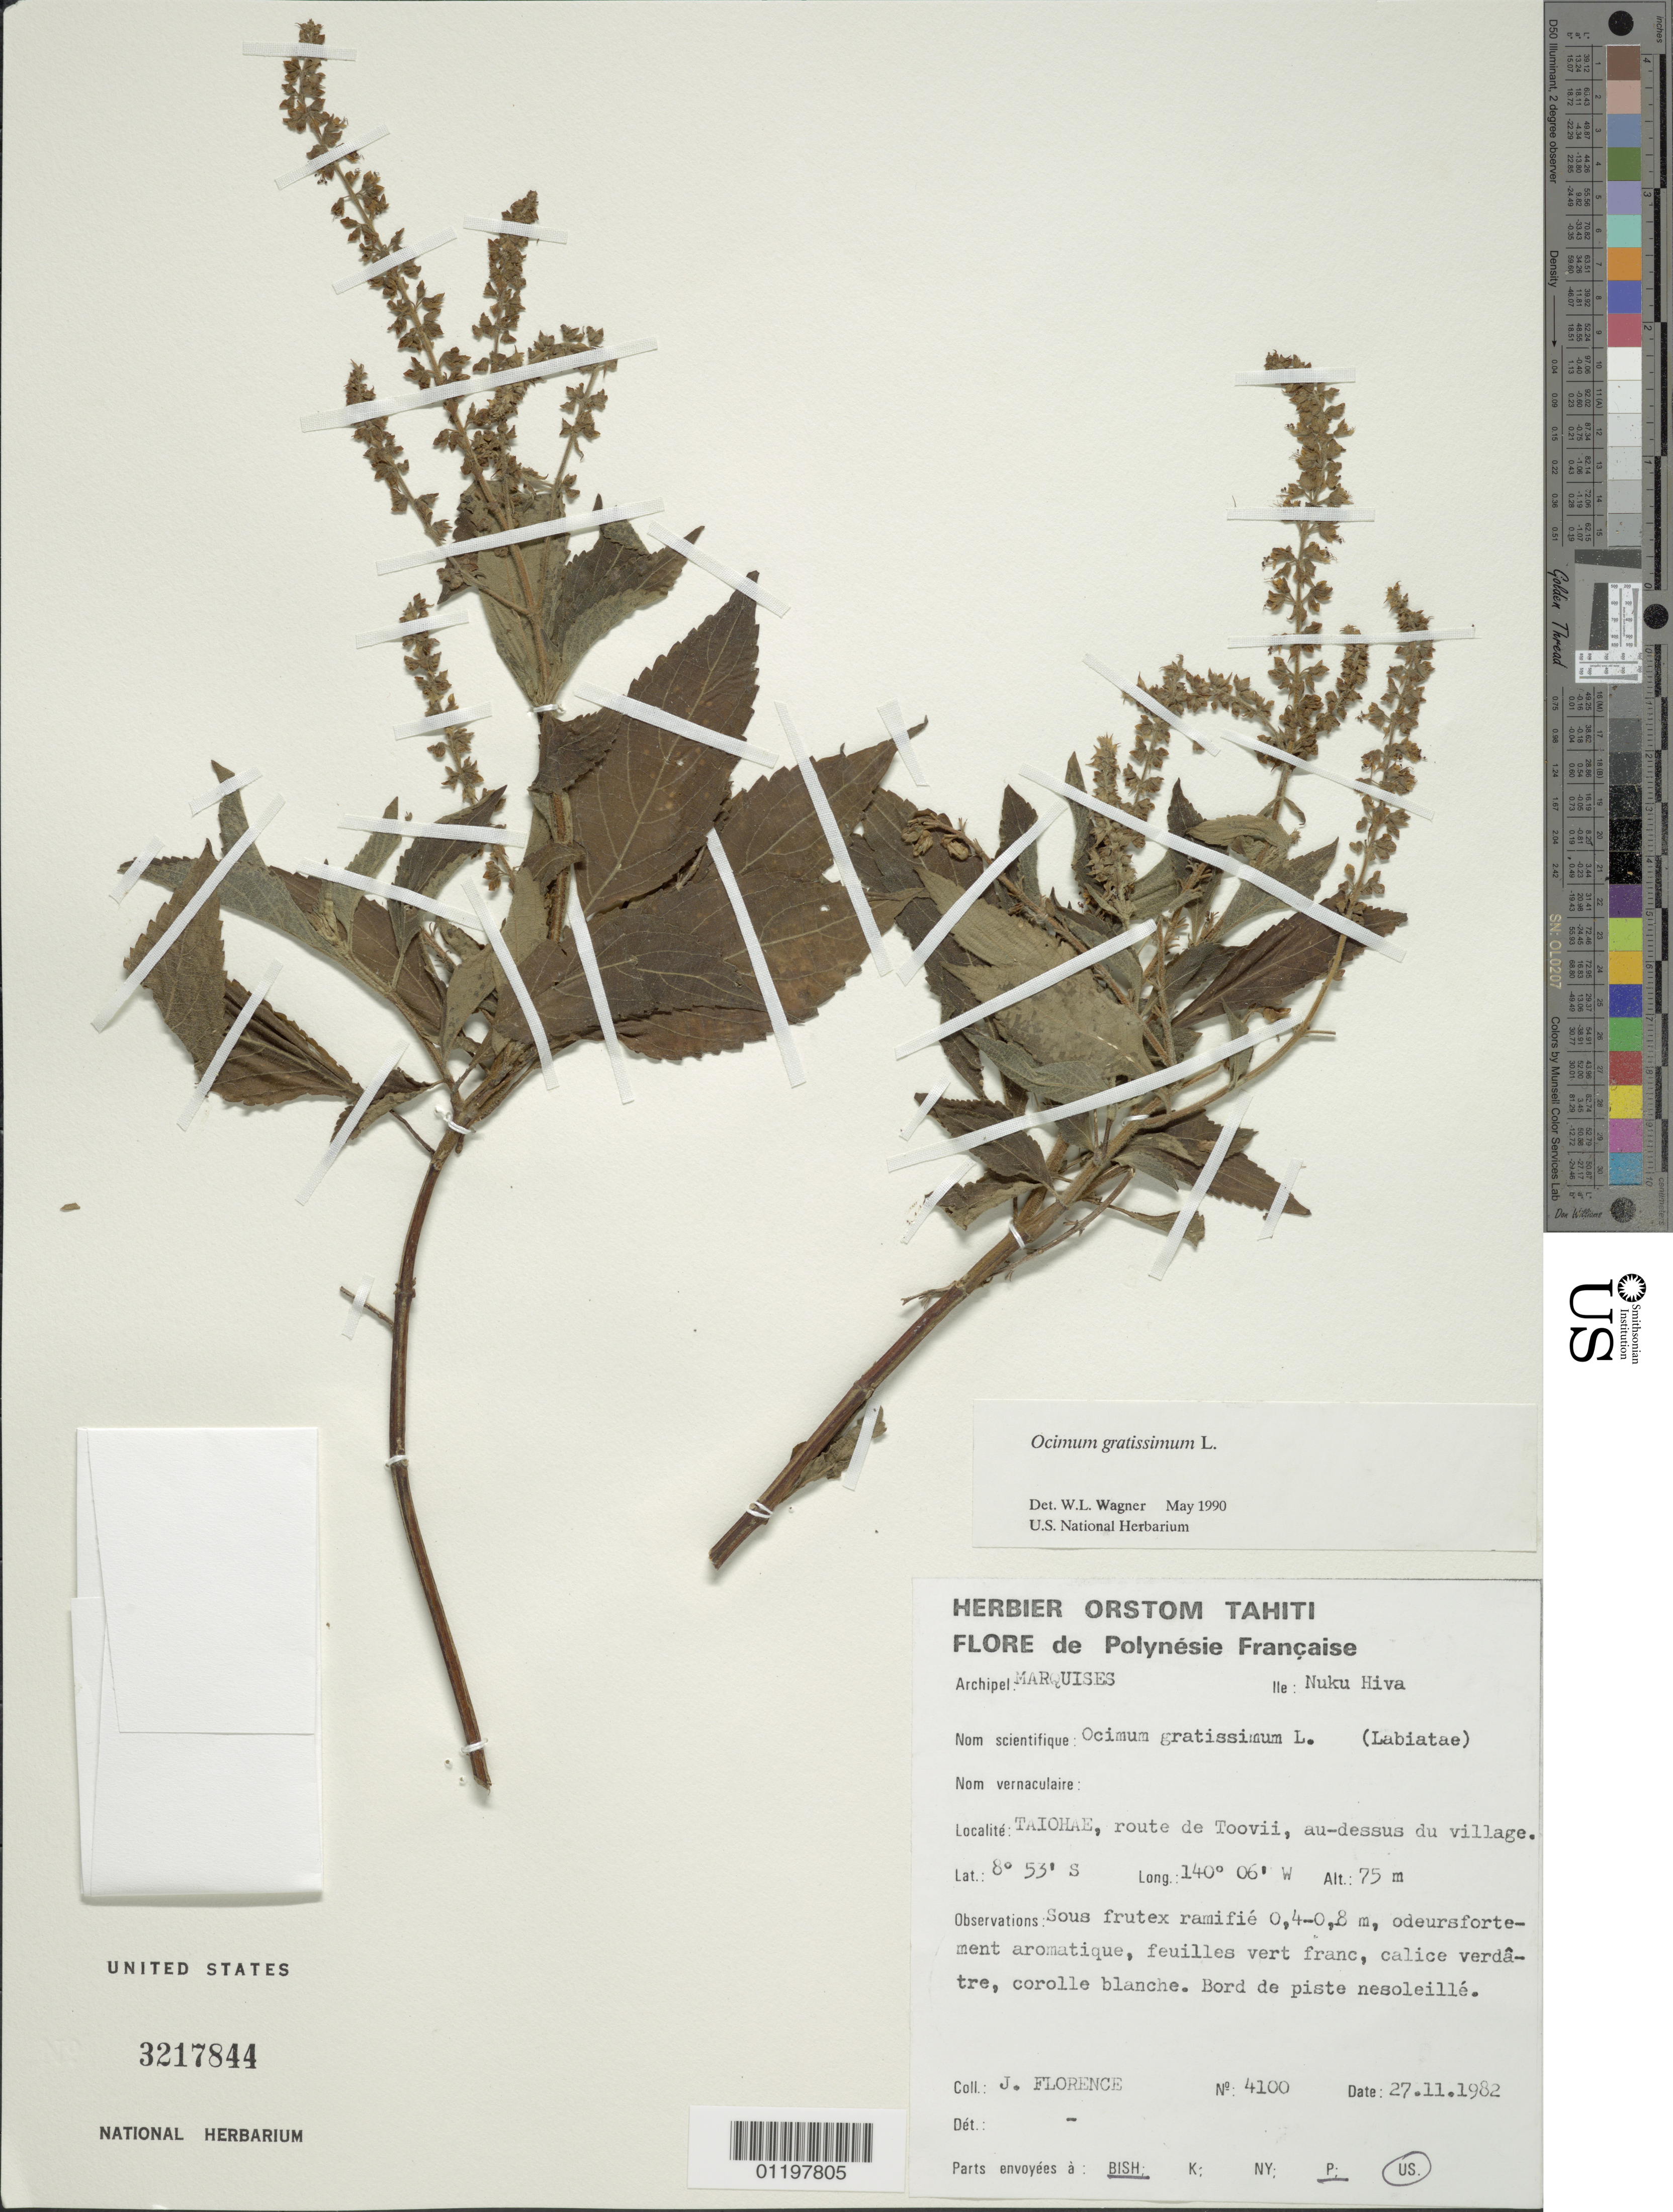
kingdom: Plantae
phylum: Tracheophyta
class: Magnoliopsida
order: Lamiales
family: Lamiaceae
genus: Ocimum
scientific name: Ocimum gratissimum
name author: L.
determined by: Wagner, W. L., (BOT), Smithsonian Institution - National Museum of Natural History (UNITED STATES)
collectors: J. Florence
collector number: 4100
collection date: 1982-11-27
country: French Polynesia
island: Nuku Hiva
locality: Taiohae, route de Toovii, au-dessus du village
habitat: Bord de piste nesoleillé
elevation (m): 75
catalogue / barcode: US 3217844